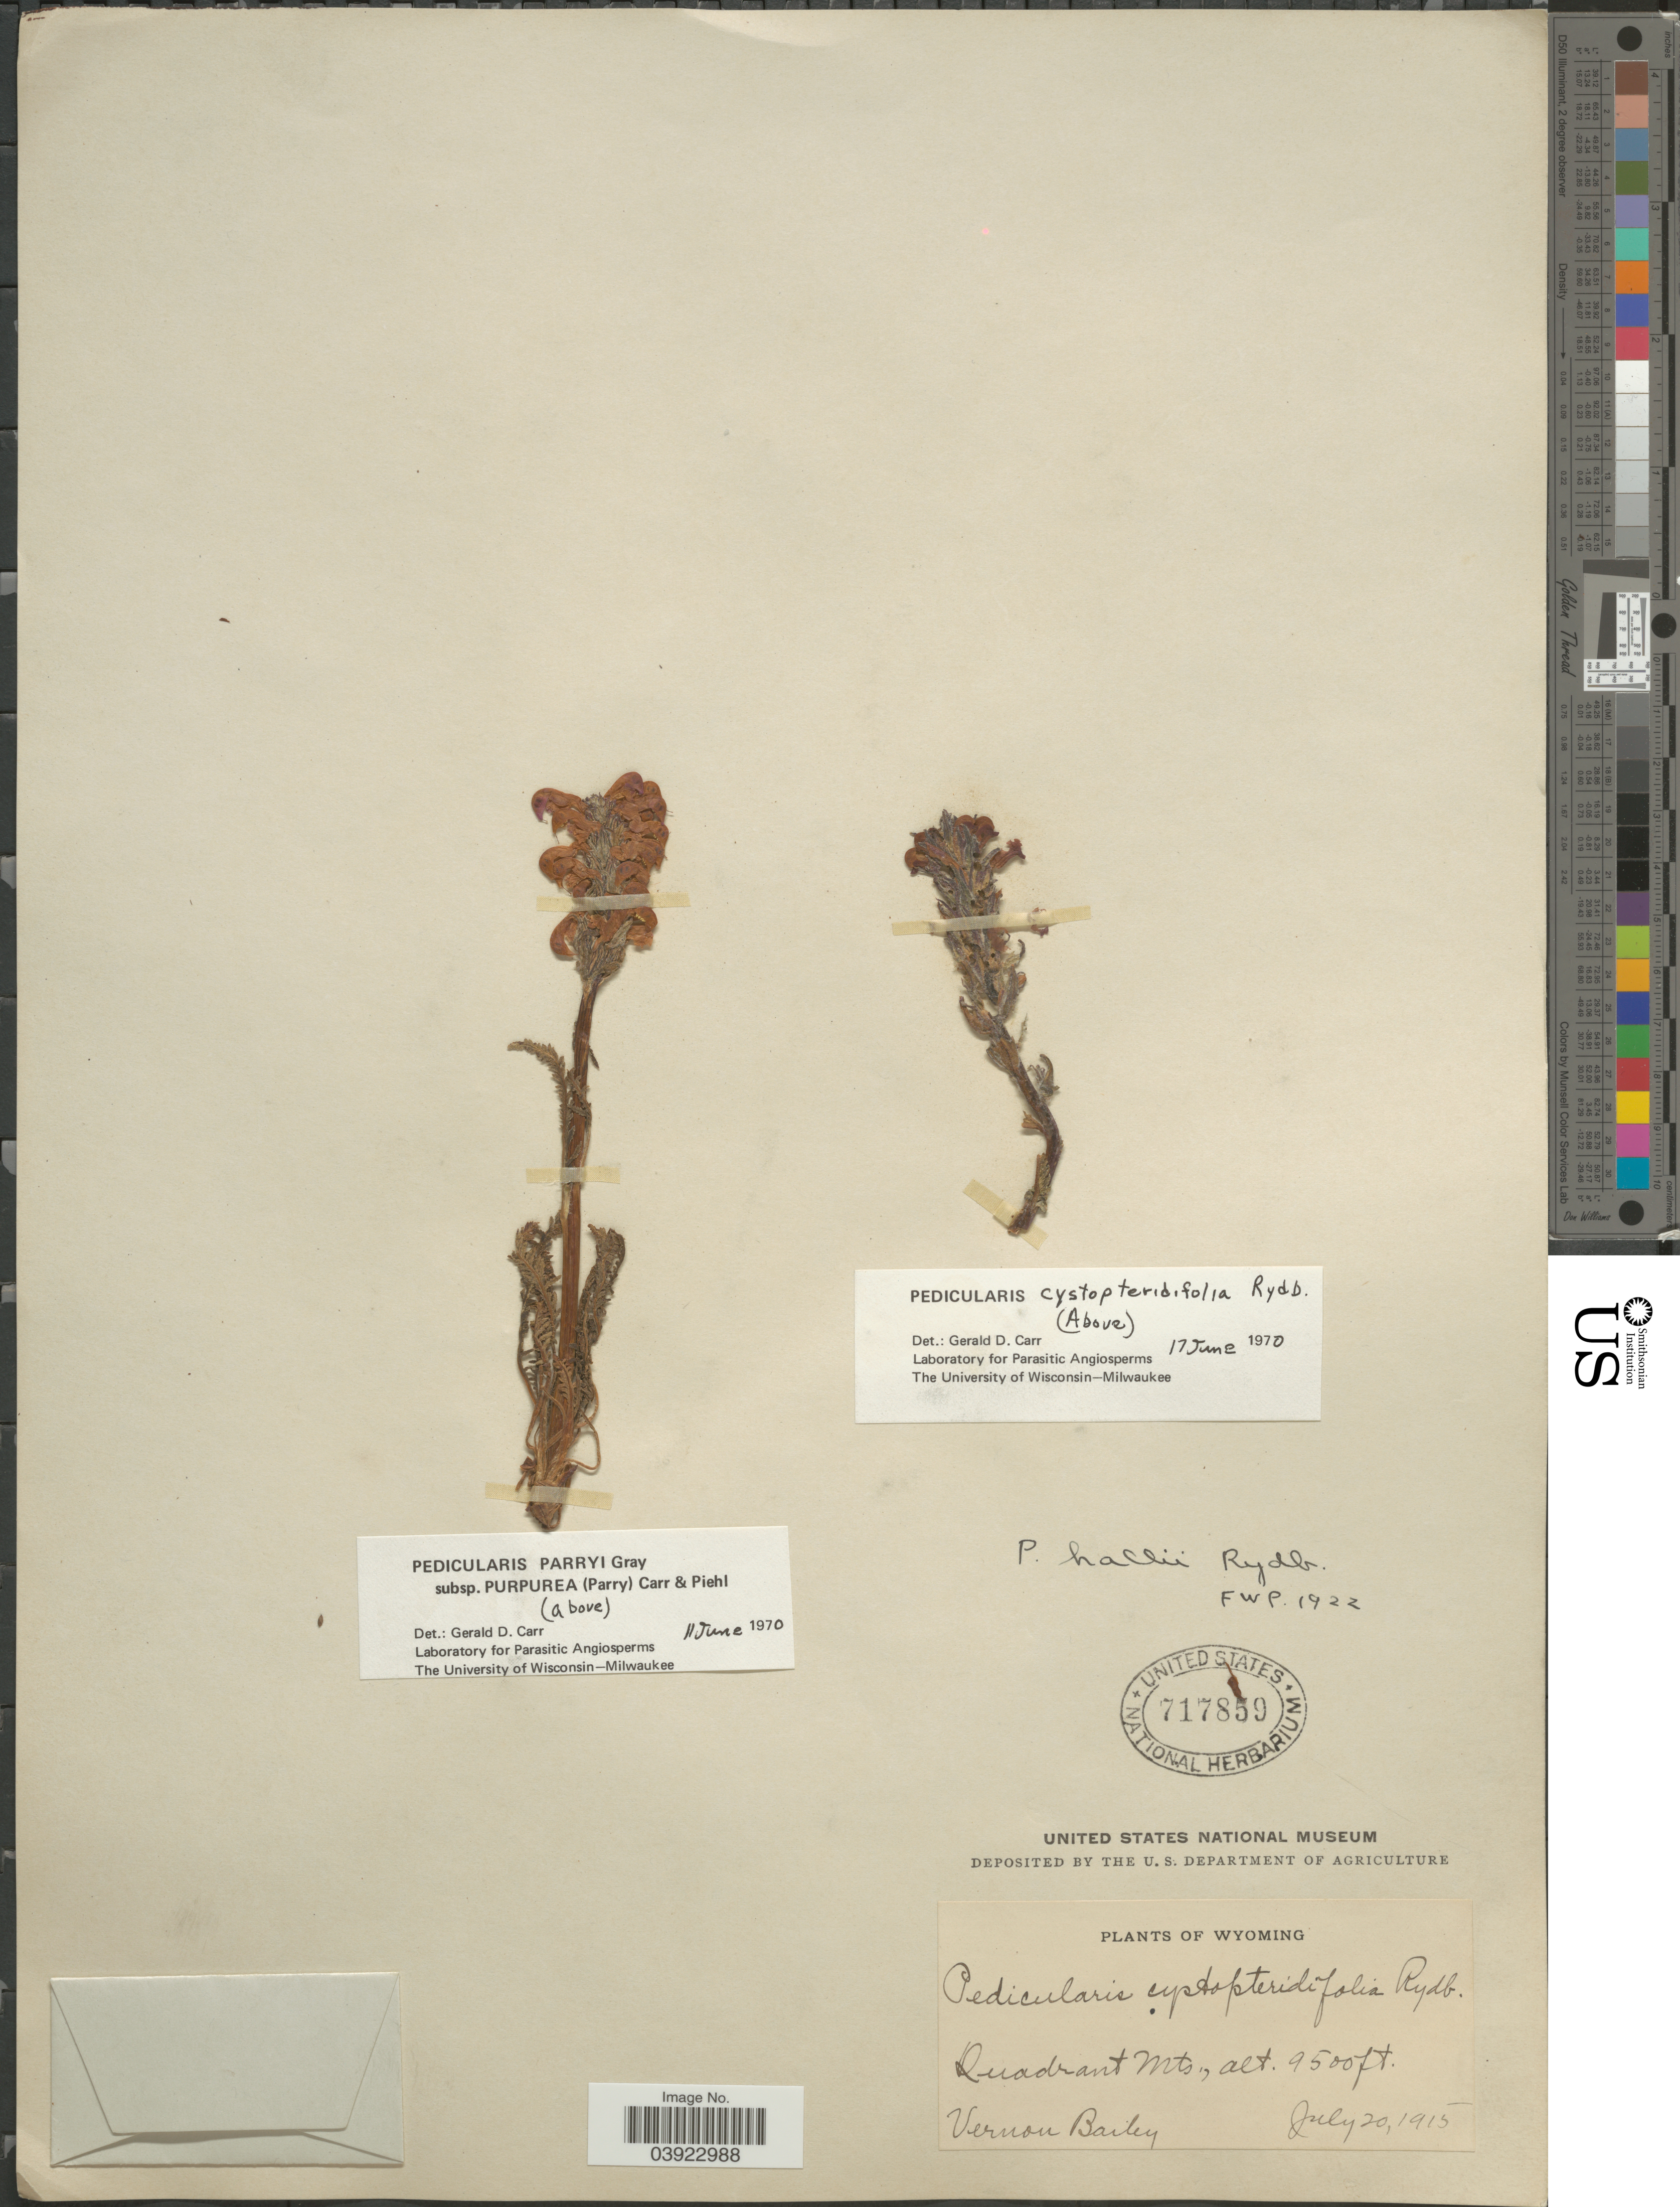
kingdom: Plantae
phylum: Tracheophyta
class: Magnoliopsida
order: Lamiales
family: Orobanchaceae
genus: Pedicularis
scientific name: Pedicularis parryi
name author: A. Gray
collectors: V. O. Bailey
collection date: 1915-07-20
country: United States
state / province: Wyoming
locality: Quadrant Mts.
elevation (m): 2896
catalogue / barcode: US 717859